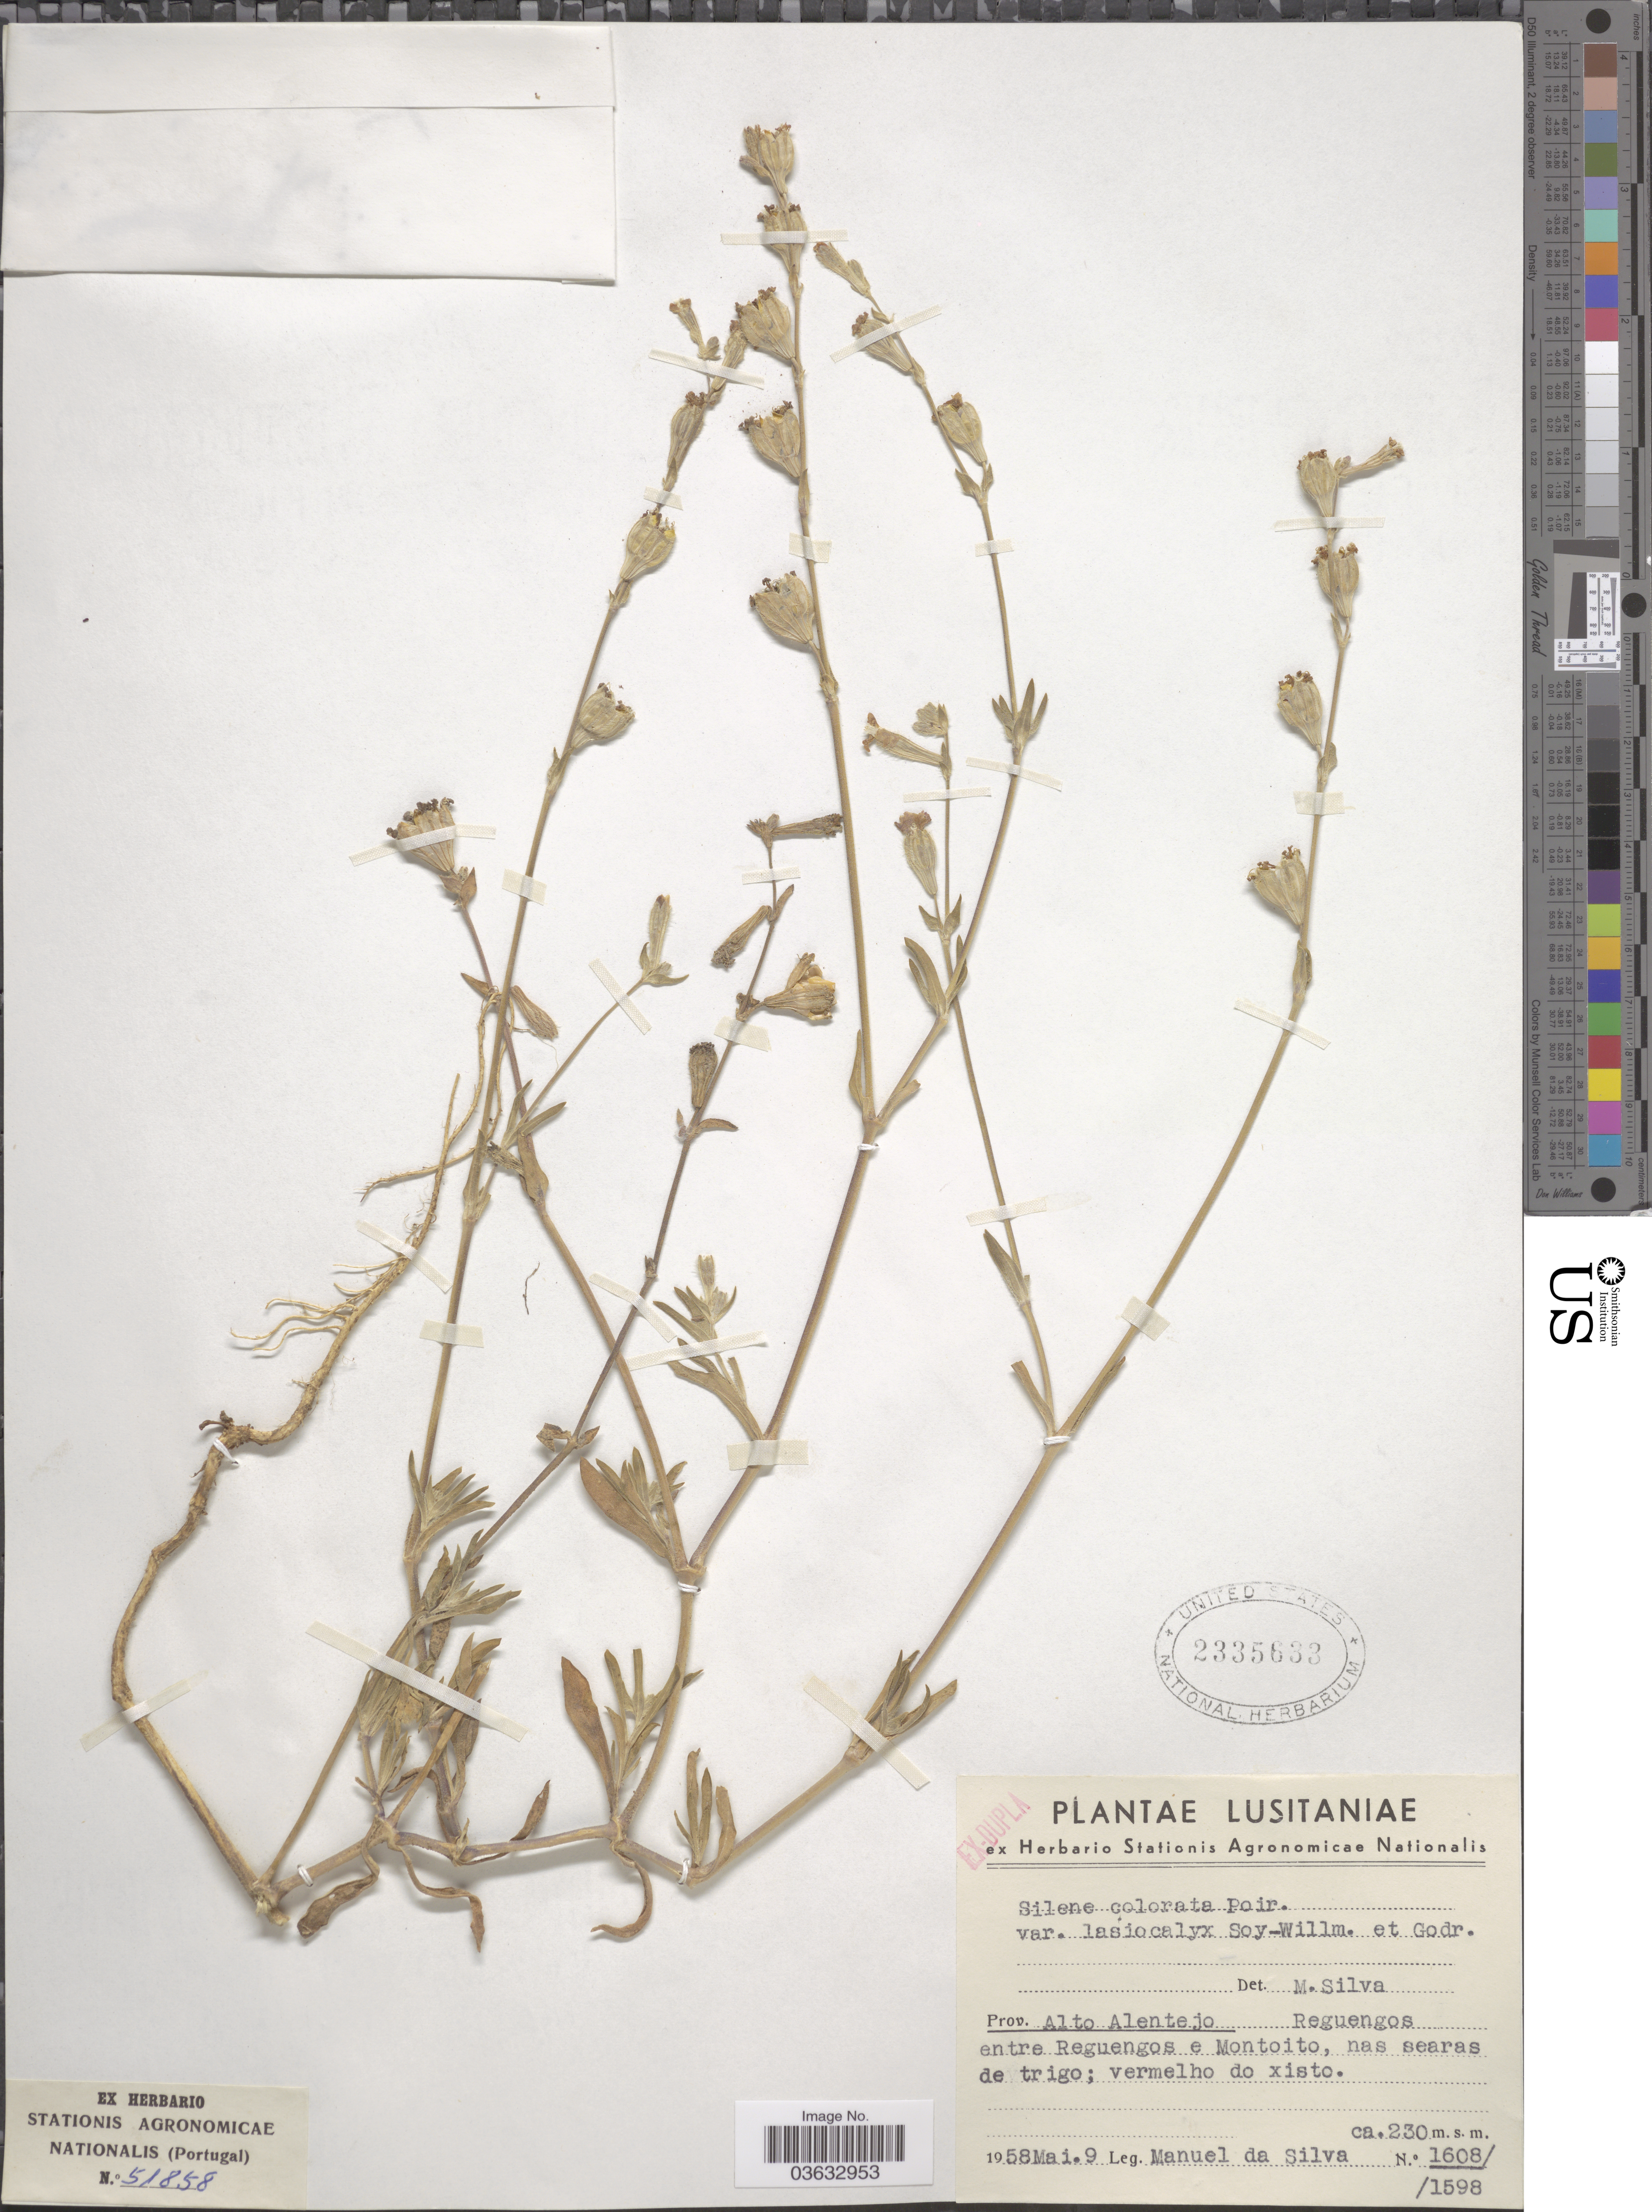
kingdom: Plantae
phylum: Tracheophyta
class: Magnoliopsida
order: Caryophyllales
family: Caryophyllaceae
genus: Silene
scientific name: Silene colorata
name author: Poir.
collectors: M. Silva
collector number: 1608/1598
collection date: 1958-05-09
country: Portugal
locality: Lusitaniæ. Prov. Alto Alentejo. Reguengos entre Reguengos e Montoito, nas searas de trigo; vermelho do xisto.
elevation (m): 230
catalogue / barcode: US 2335633